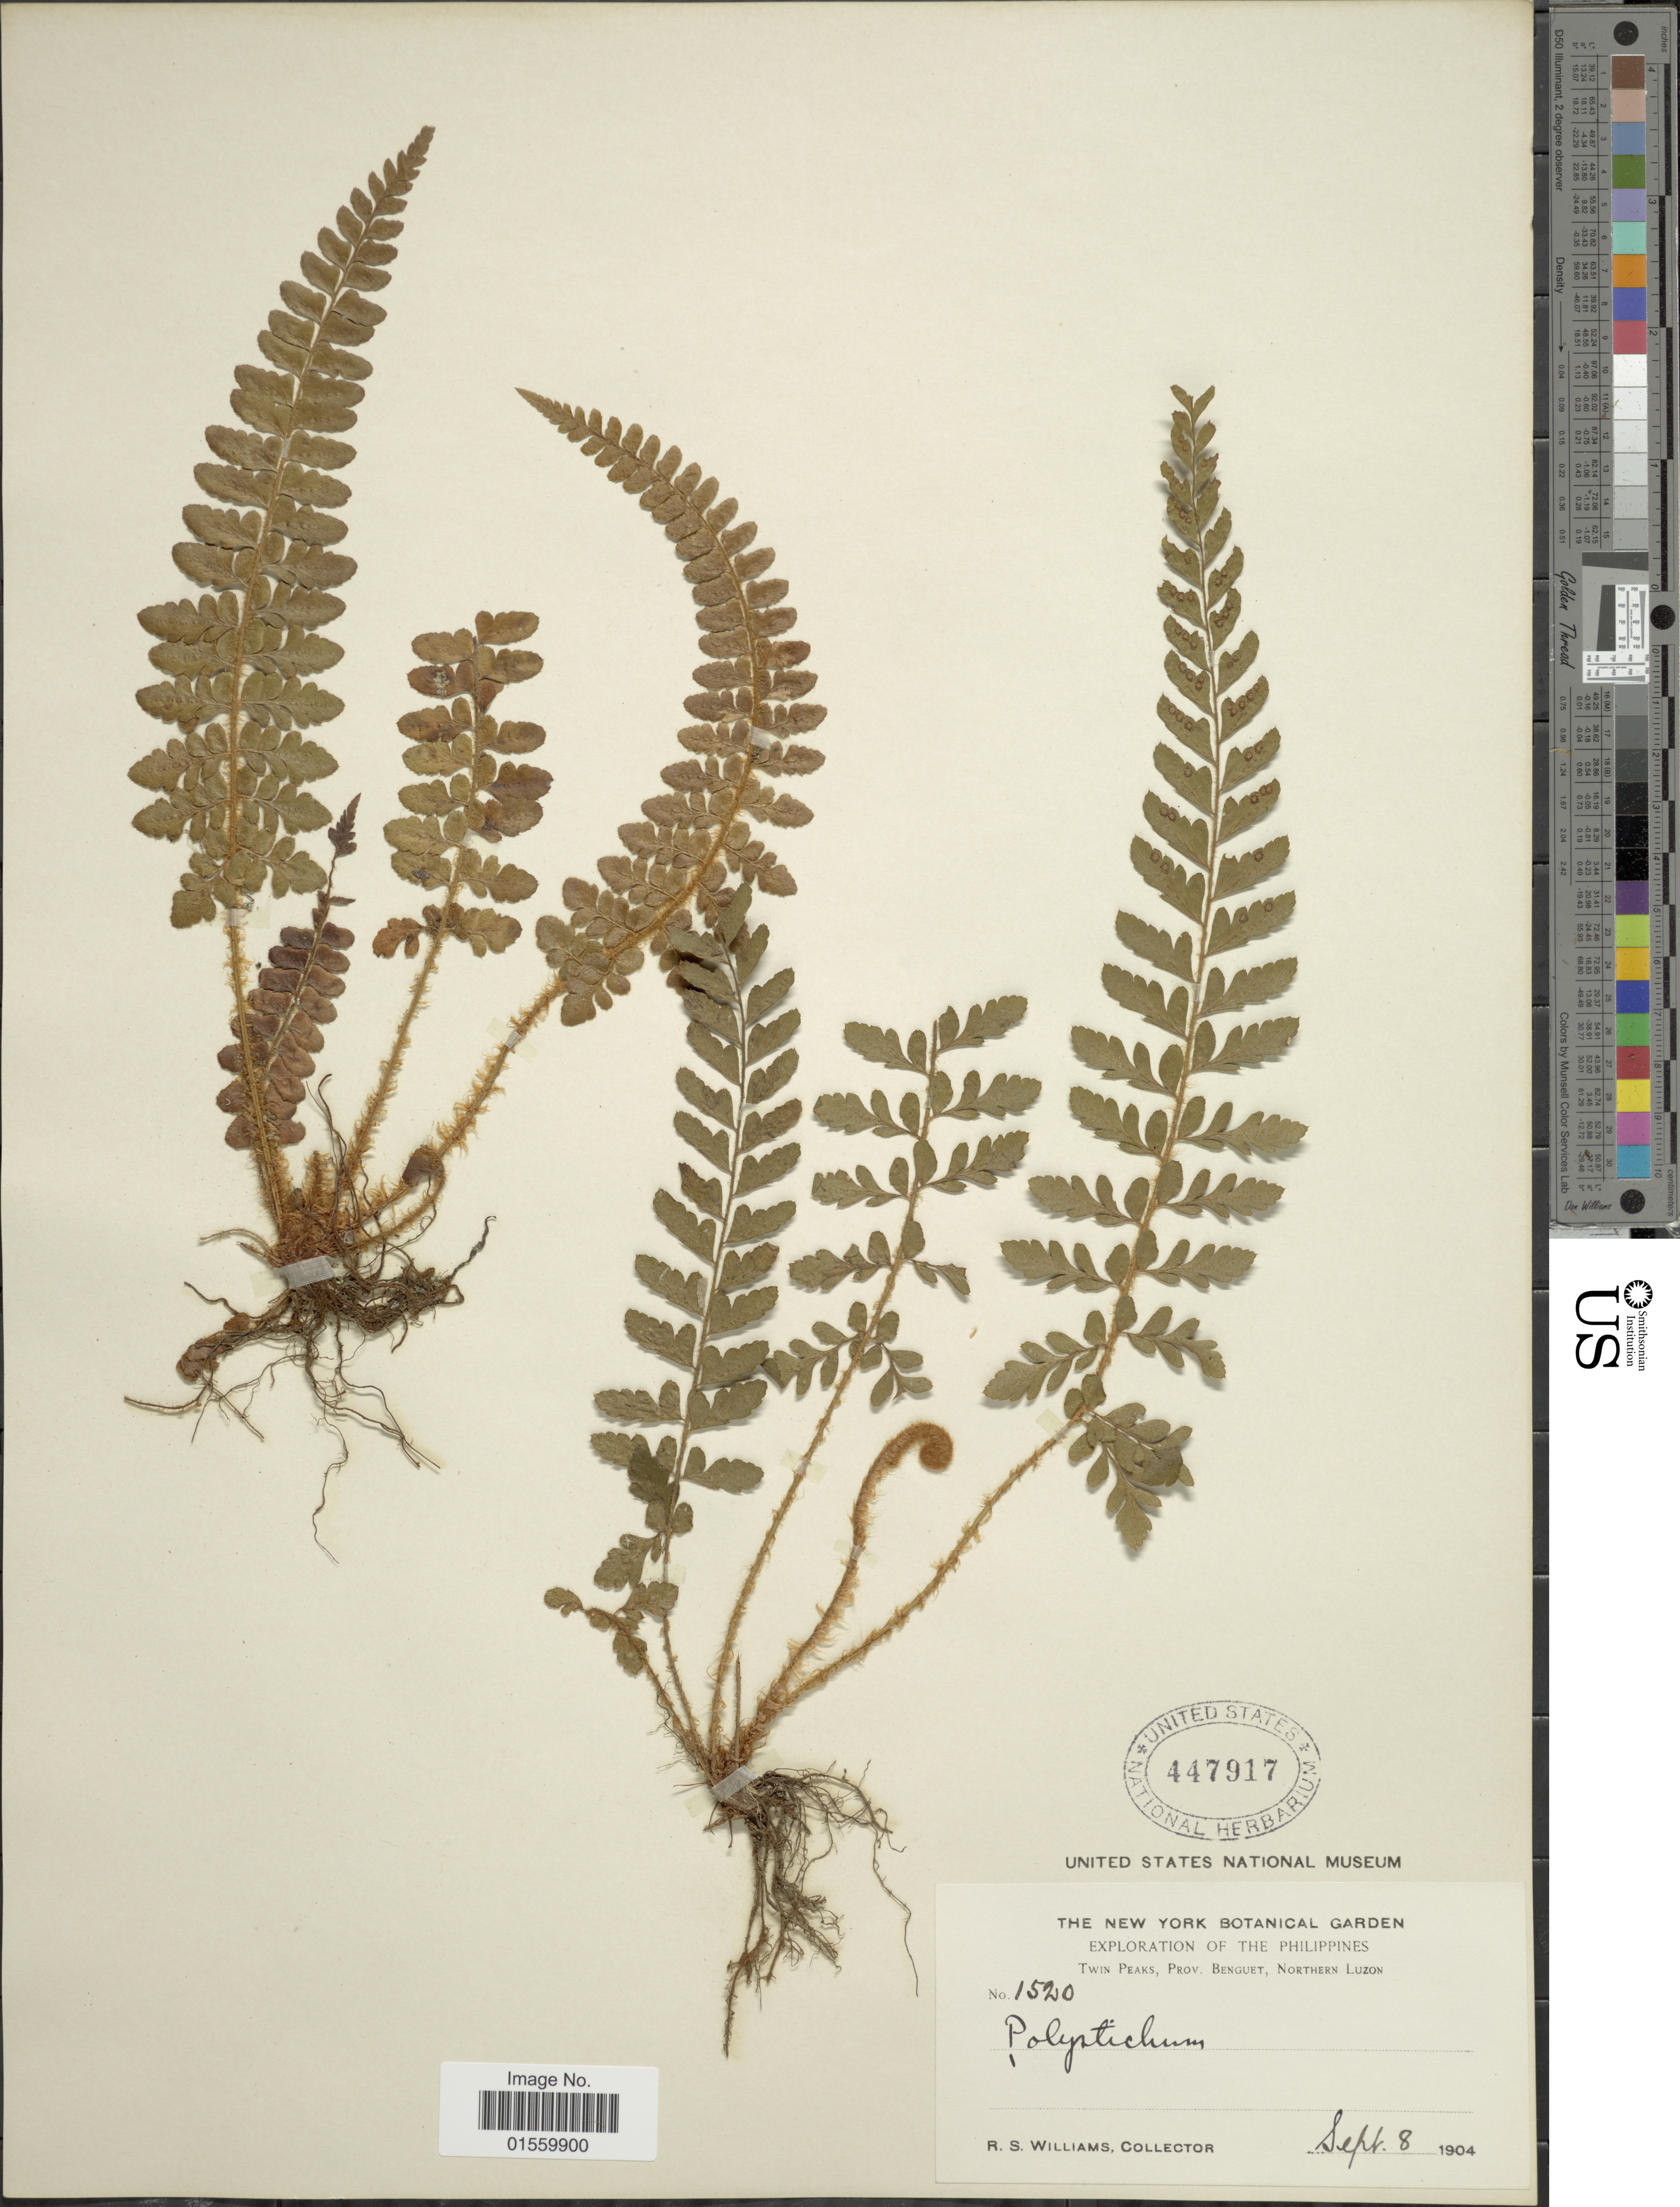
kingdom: Plantae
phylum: Tracheophyta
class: Polypodiopsida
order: Polypodiales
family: Dryopteridaceae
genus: Polystichum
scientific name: Polystichum aculeatum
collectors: R. S. Williams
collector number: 1520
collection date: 1904-09-08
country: Philippines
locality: Twin Peaks, Prov. Benguet, Northern Luzon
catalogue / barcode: US 447917